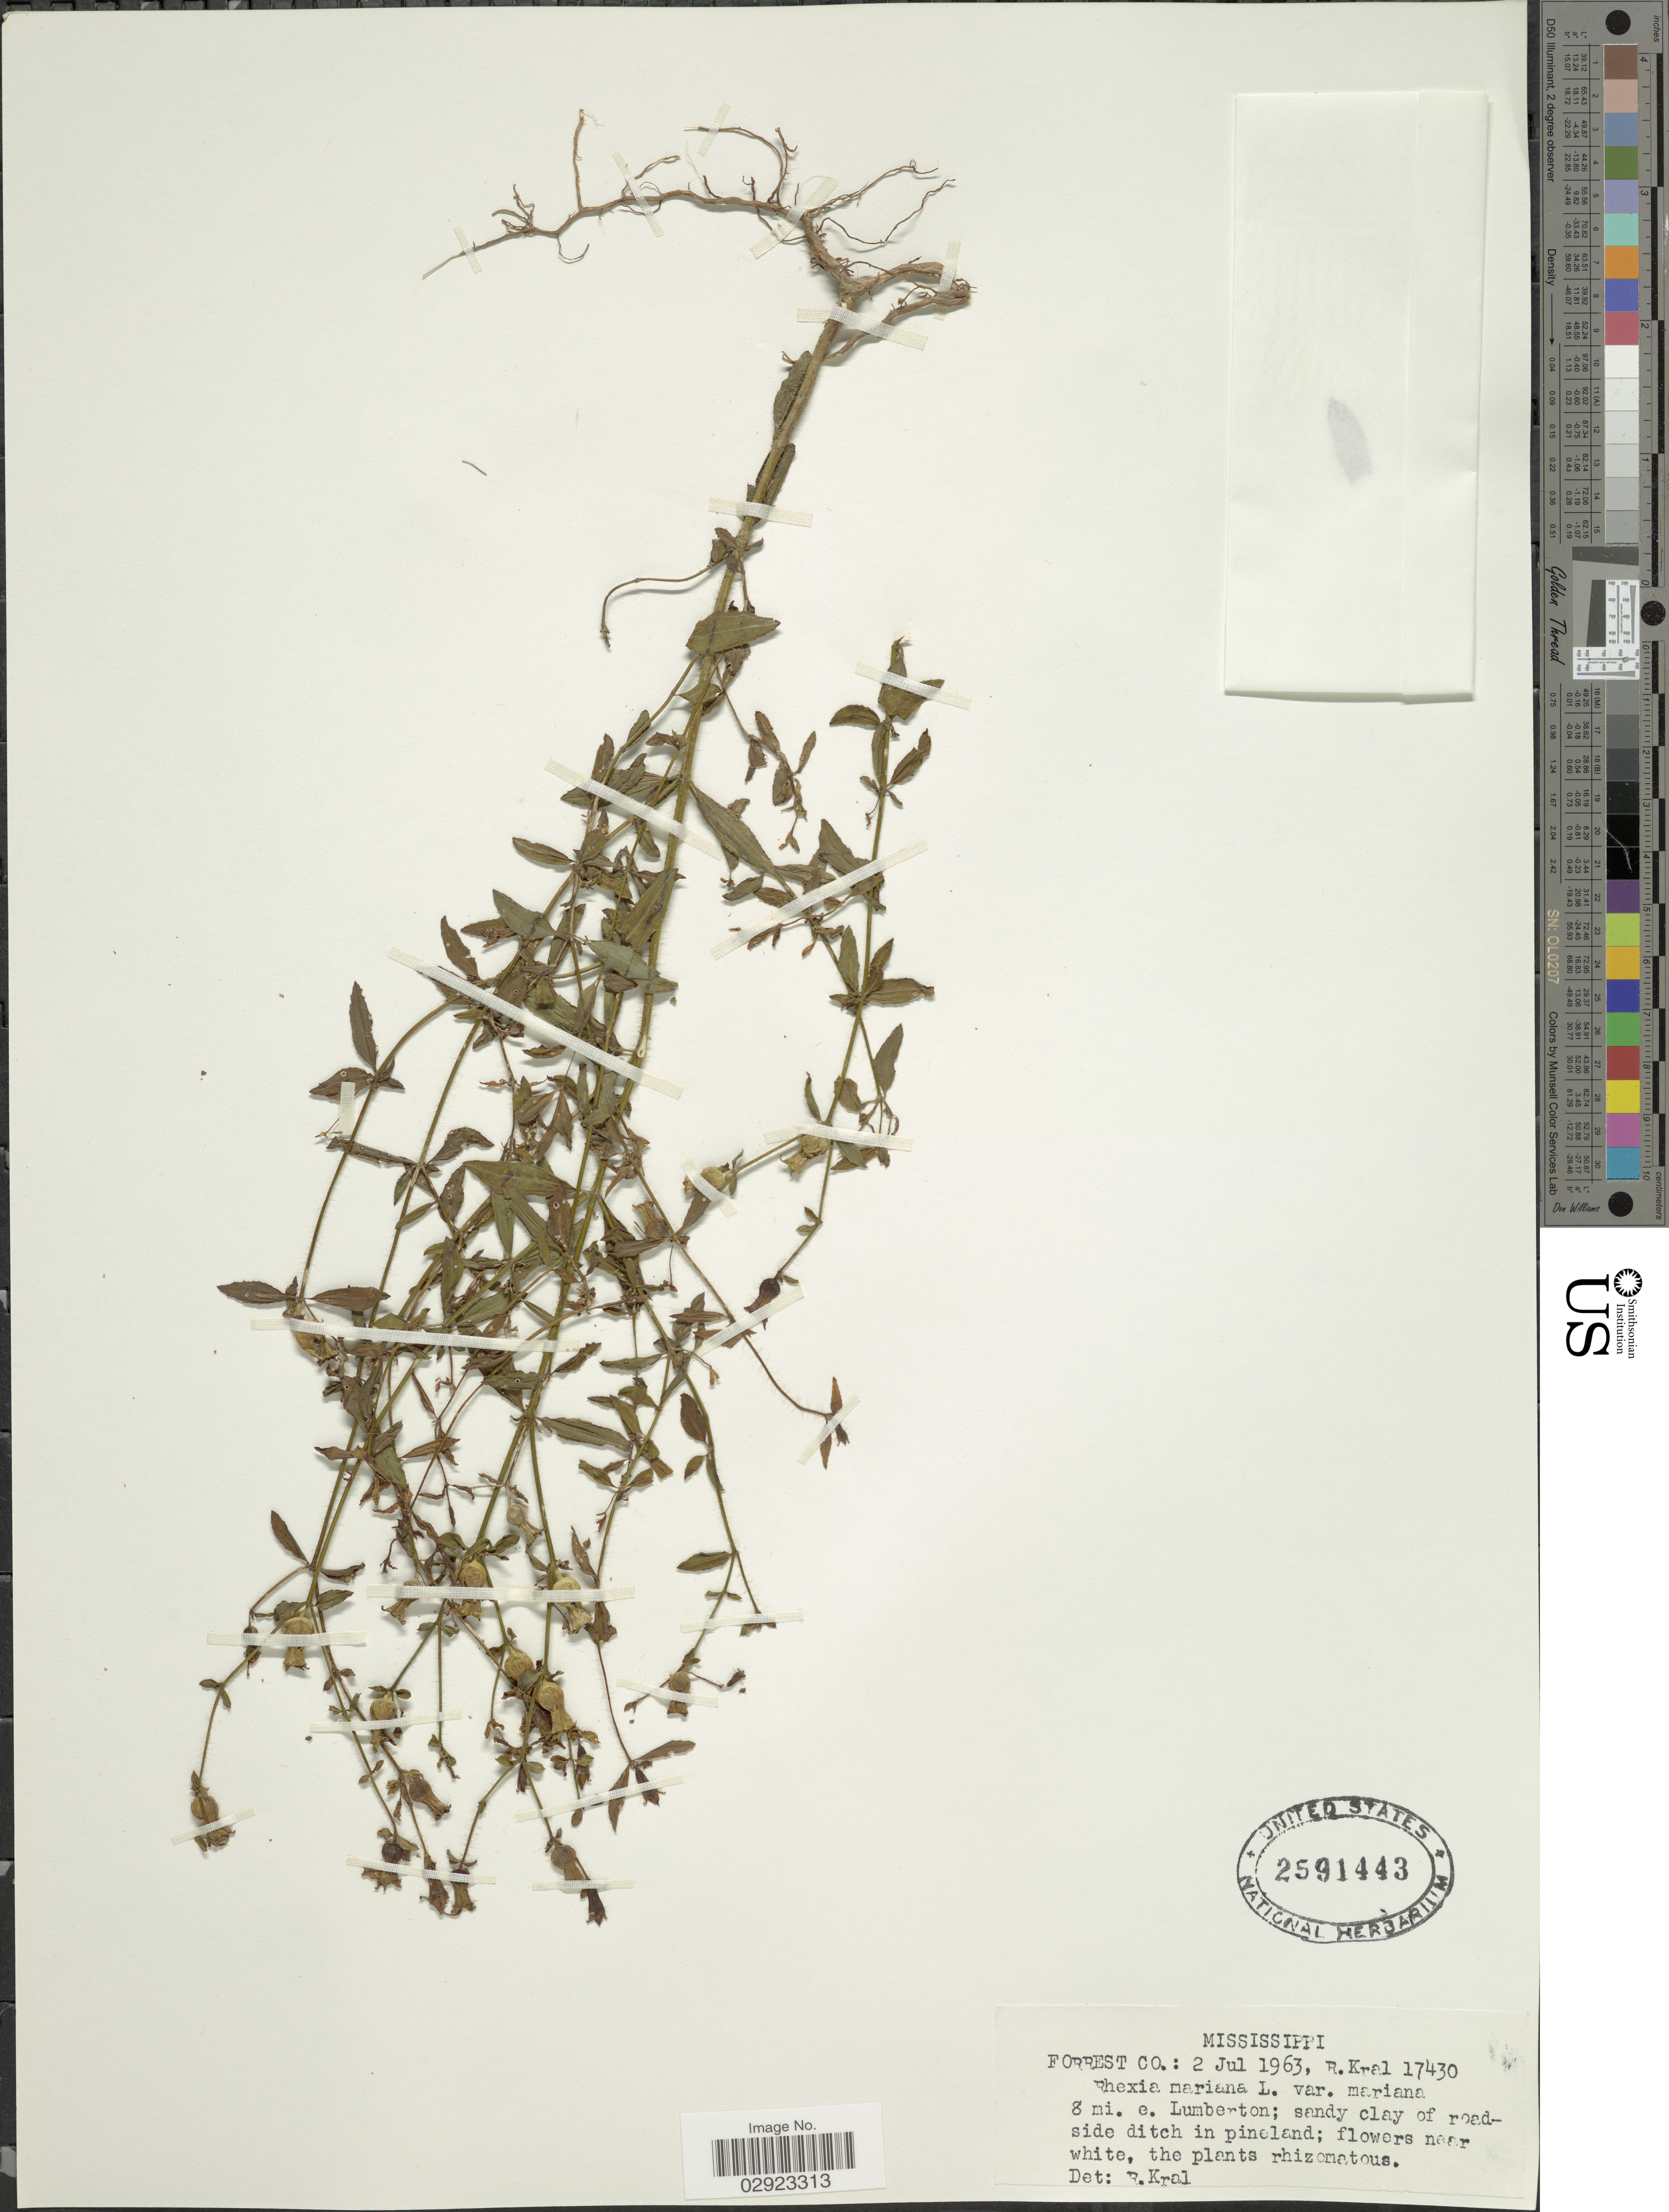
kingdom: Plantae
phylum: Tracheophyta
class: Magnoliopsida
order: Myrtales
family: Melastomataceae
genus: Rhexia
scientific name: Rhexia mariana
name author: L.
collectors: R. Kral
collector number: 17430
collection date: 1963-07-02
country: United States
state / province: Mississippi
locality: Forrest Co., 8 mi. e. Lumberton.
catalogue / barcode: US 2591443